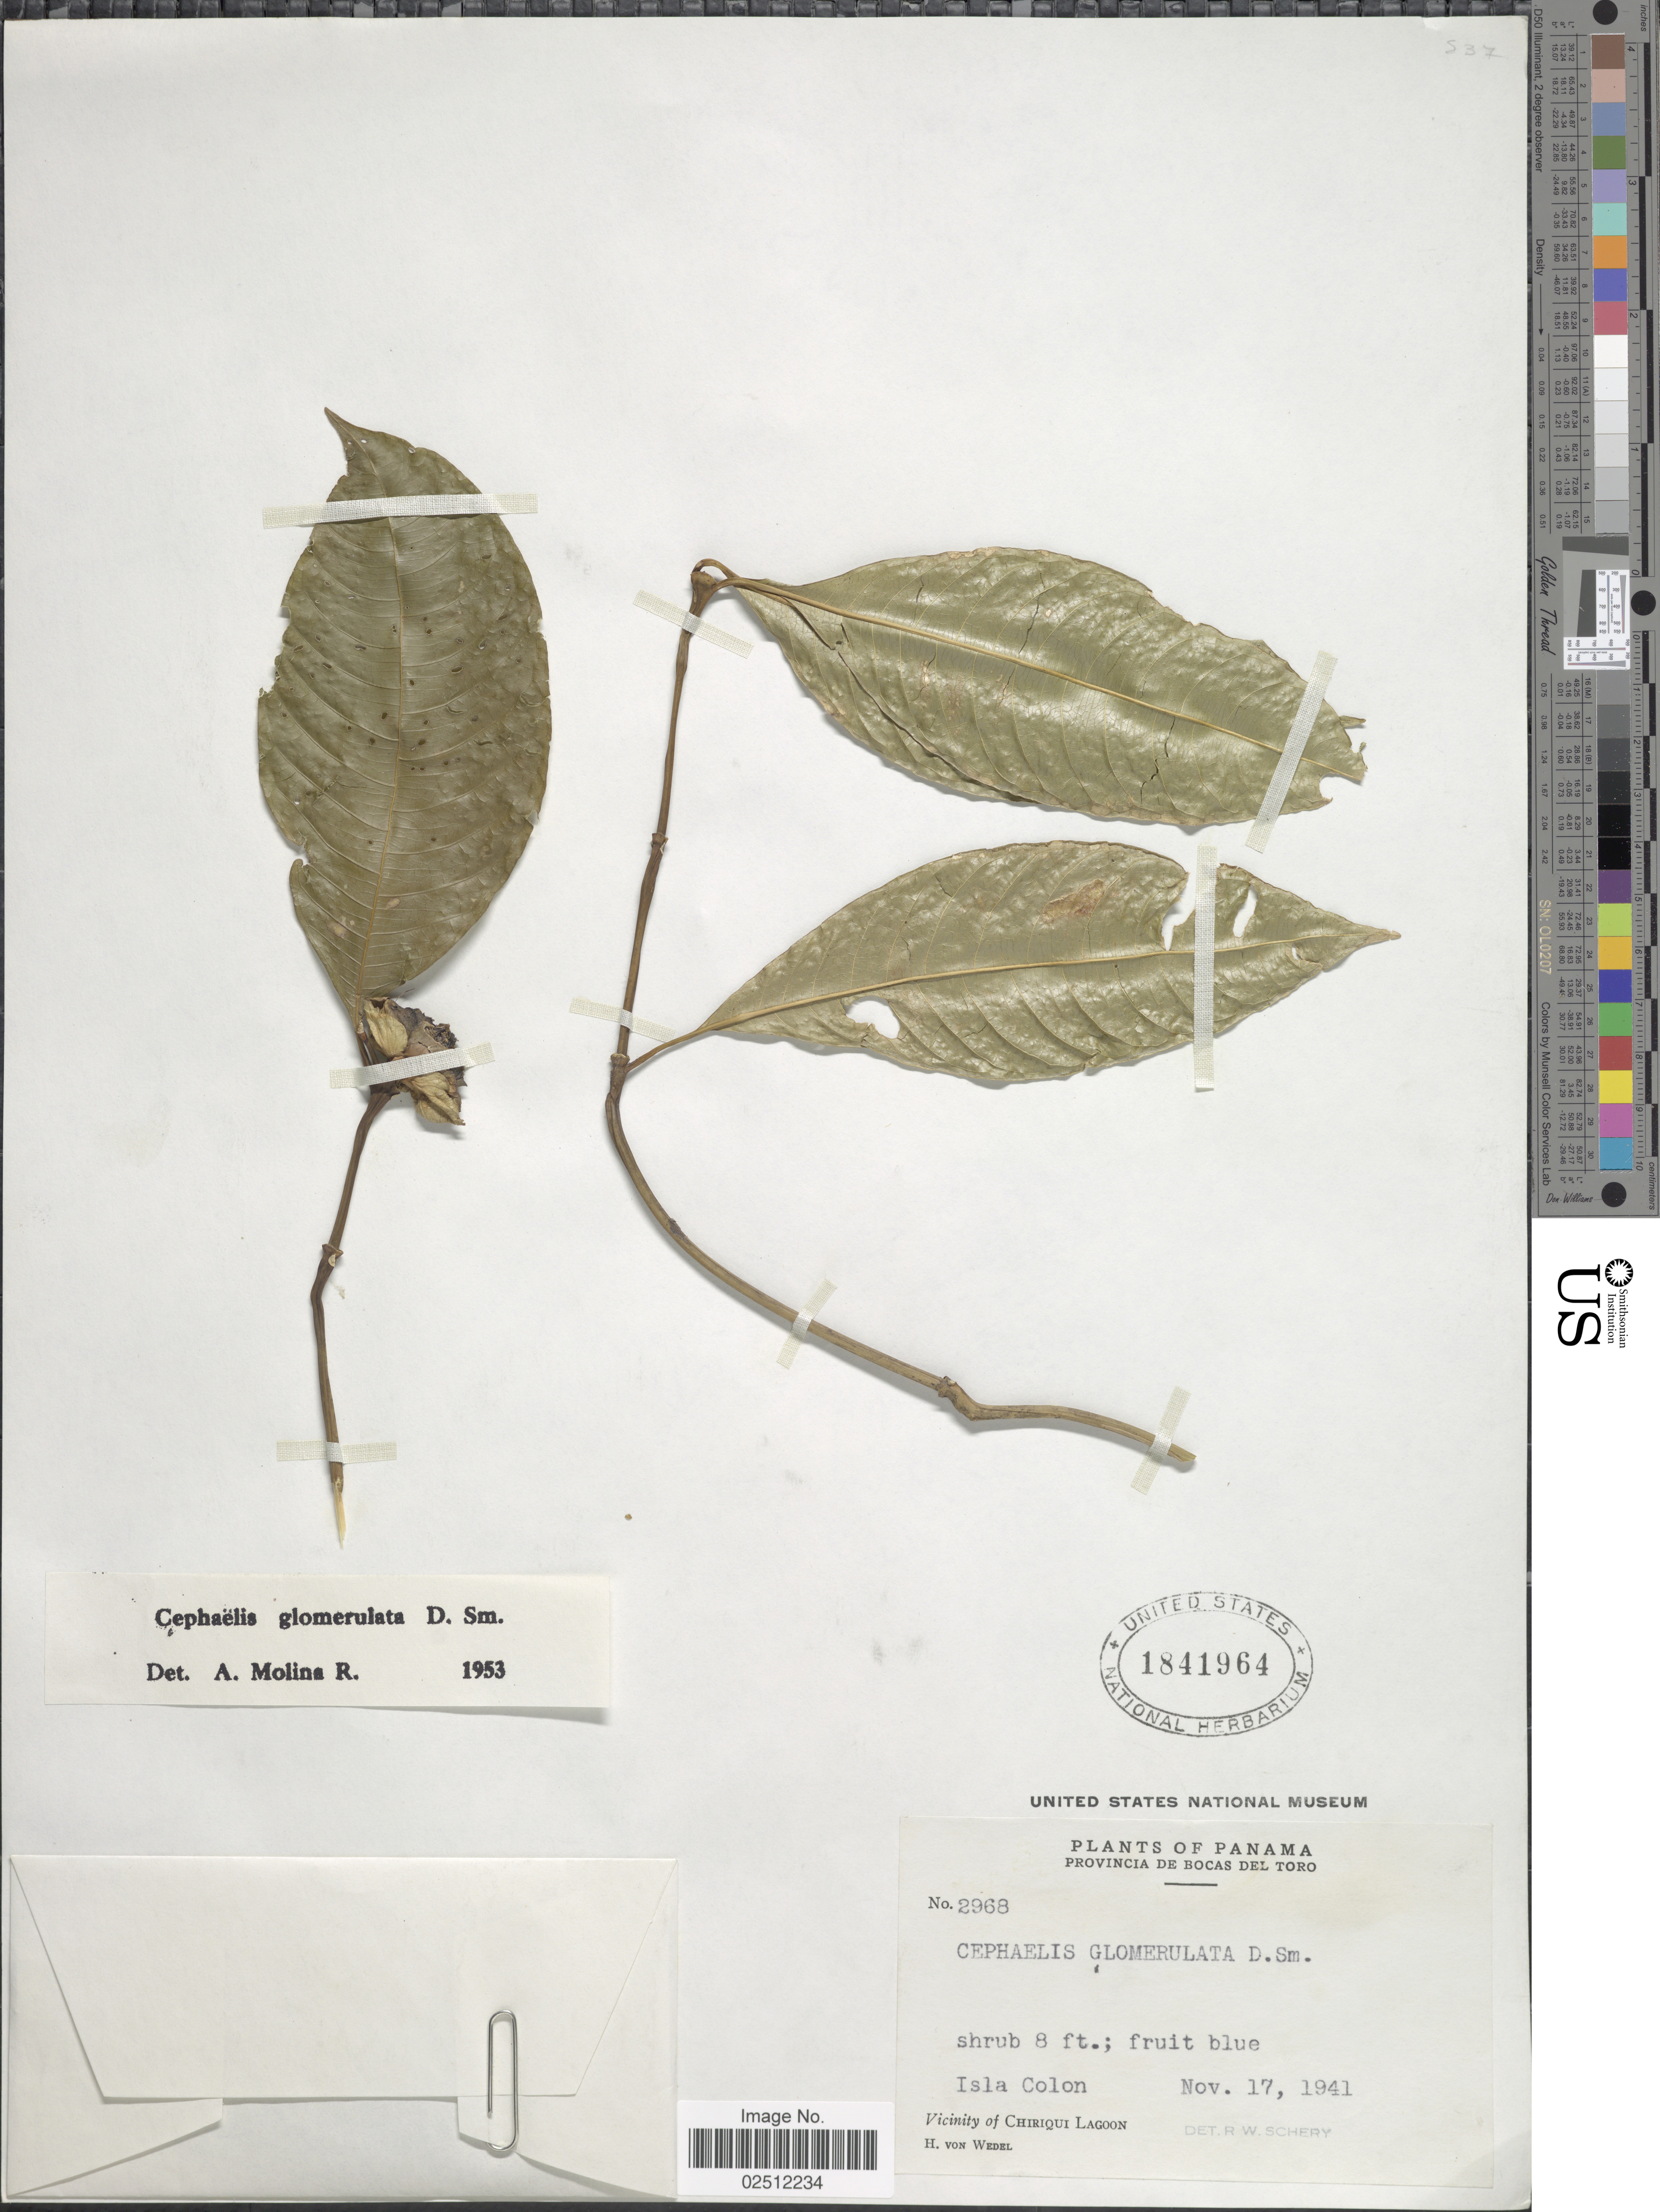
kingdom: Plantae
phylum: Tracheophyta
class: Magnoliopsida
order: Gentianales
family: Rubiaceae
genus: Psychotria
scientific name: Psychotria glomerulata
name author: (Donn. Sm.) Steyerm.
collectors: H. von Wedel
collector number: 2968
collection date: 1941-11-17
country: Panama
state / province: Bocas del Toro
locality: Isla Colon, Vicinity of Chiriqui Lagoon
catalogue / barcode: US 1841964